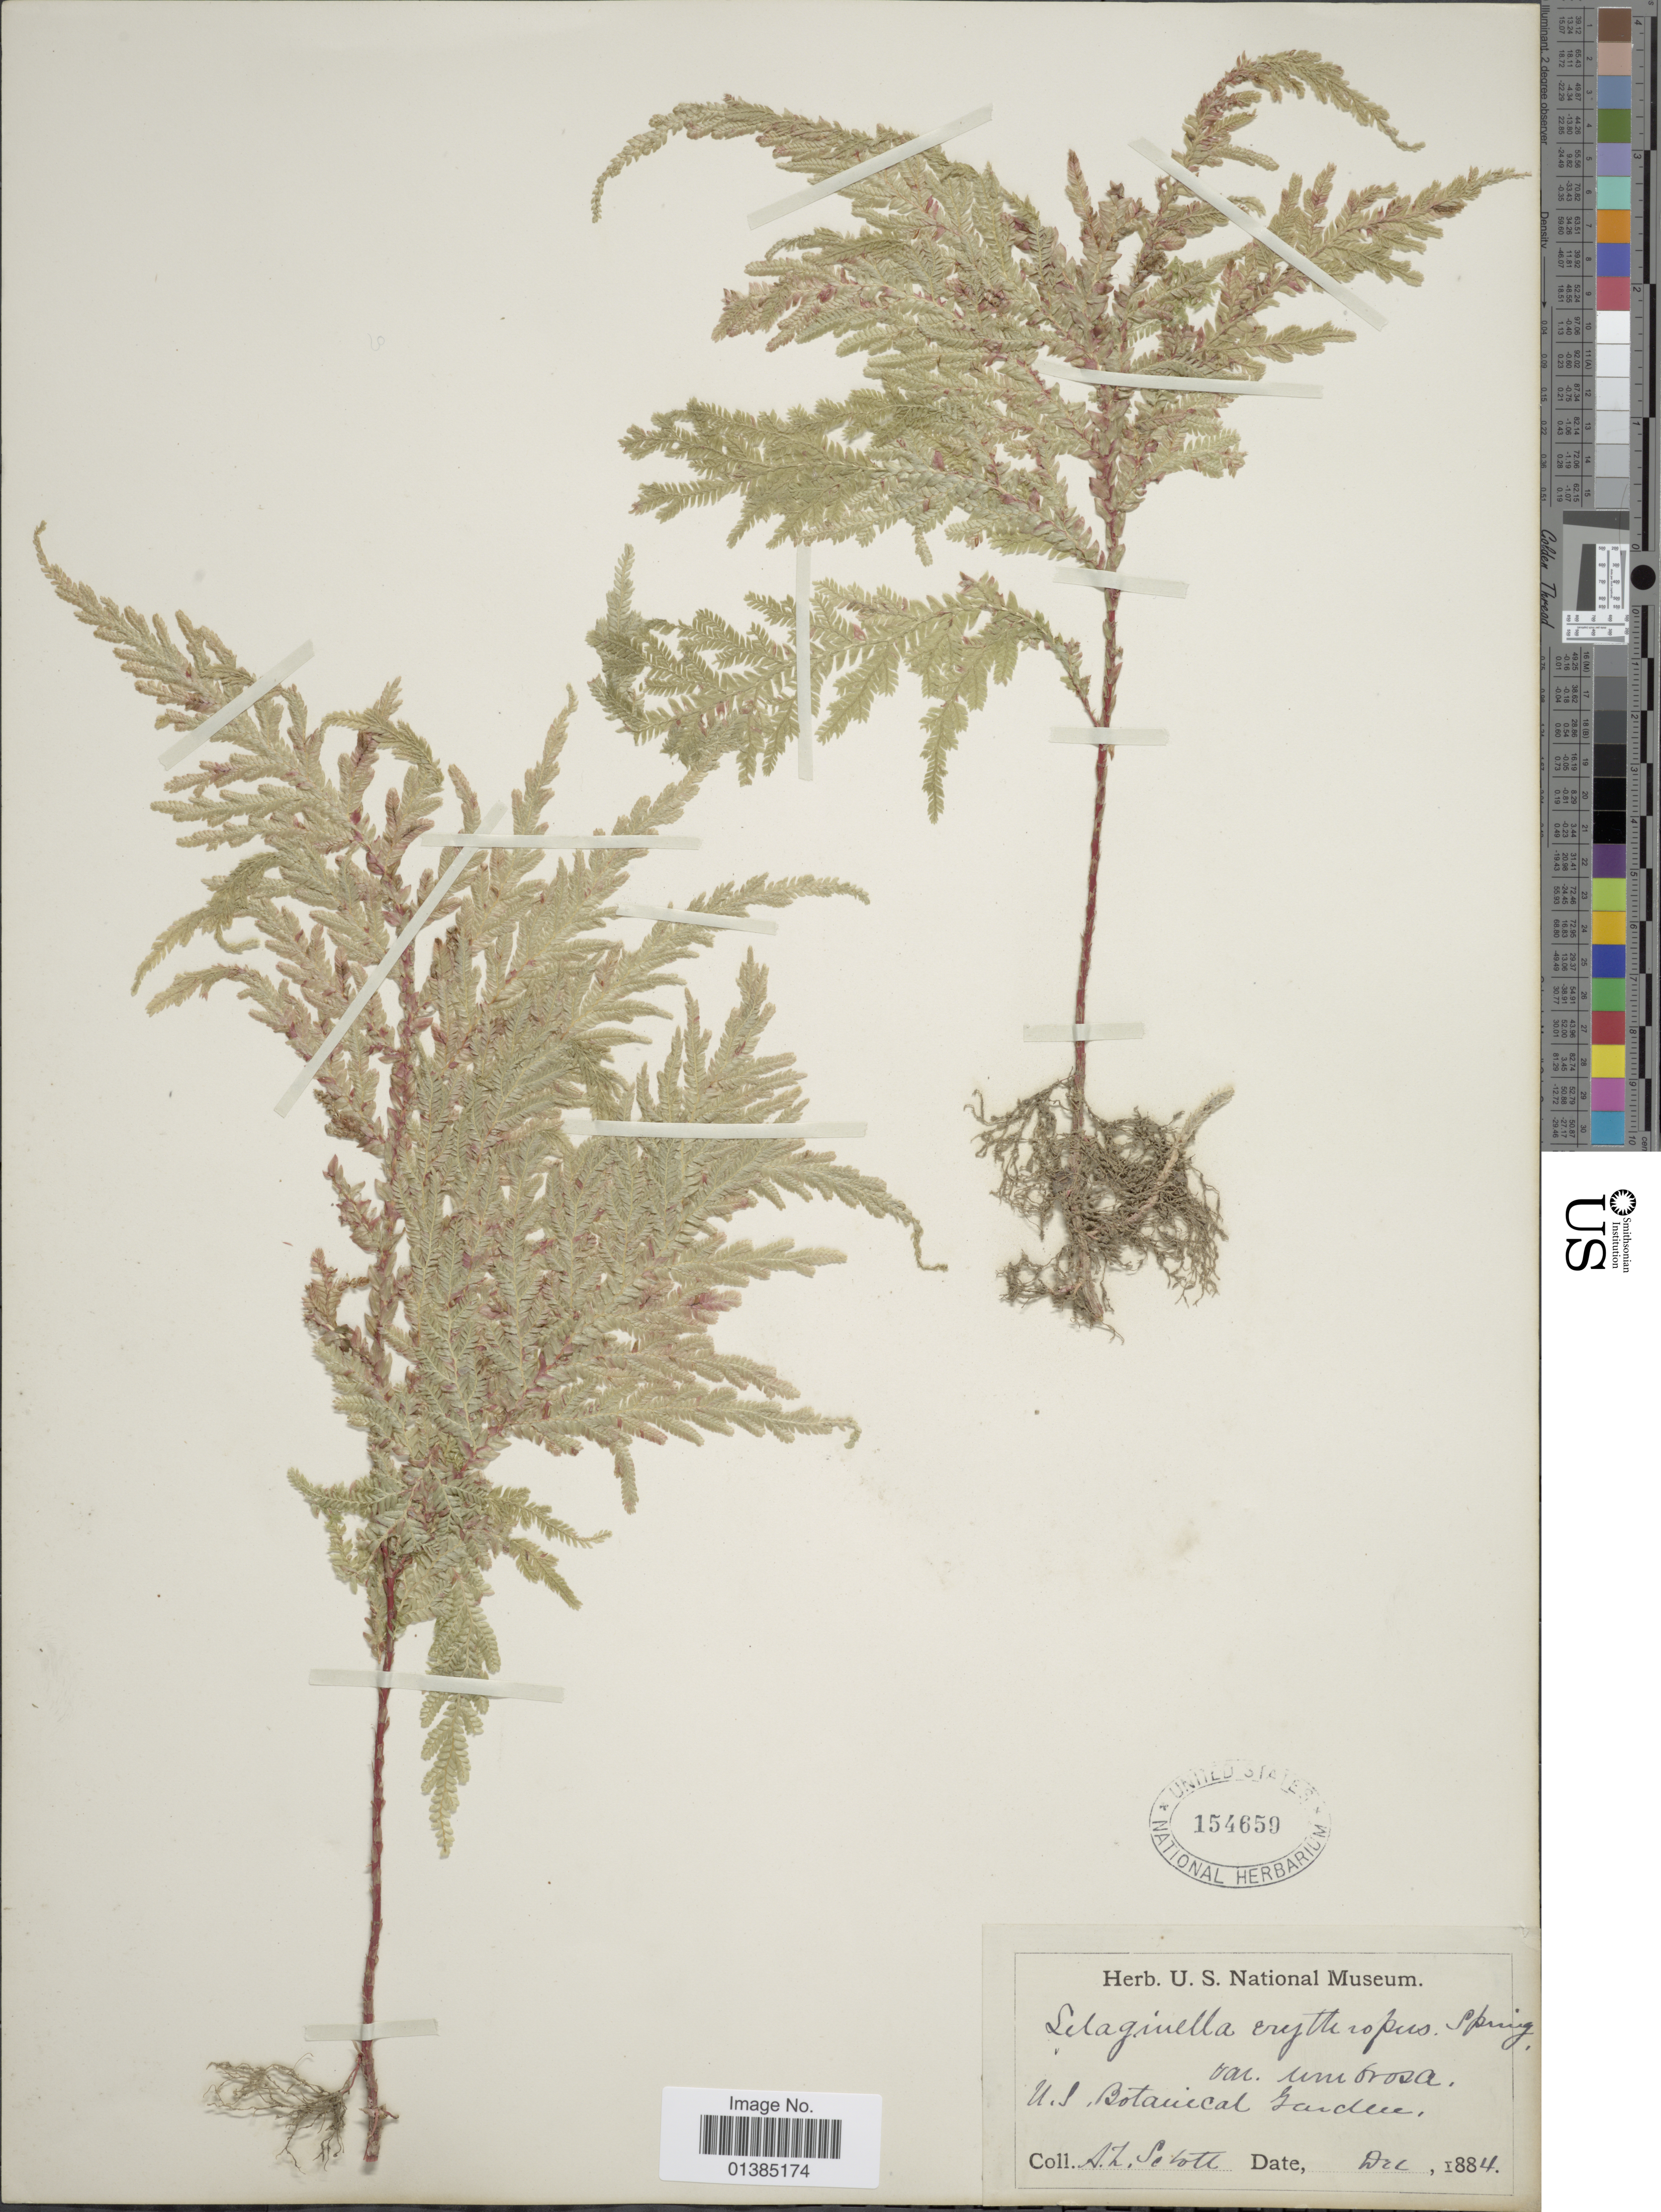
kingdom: Plantae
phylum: Tracheophyta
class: Lycopodiopsida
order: Selaginellales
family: Selaginellaceae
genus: Selaginella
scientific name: Selaginella umbrosa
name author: Lem. ex Hieron.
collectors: A. L. Schott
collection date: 1884-12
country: United States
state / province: District of Columbia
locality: U.S. Botanical Garden.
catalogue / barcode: US 154659